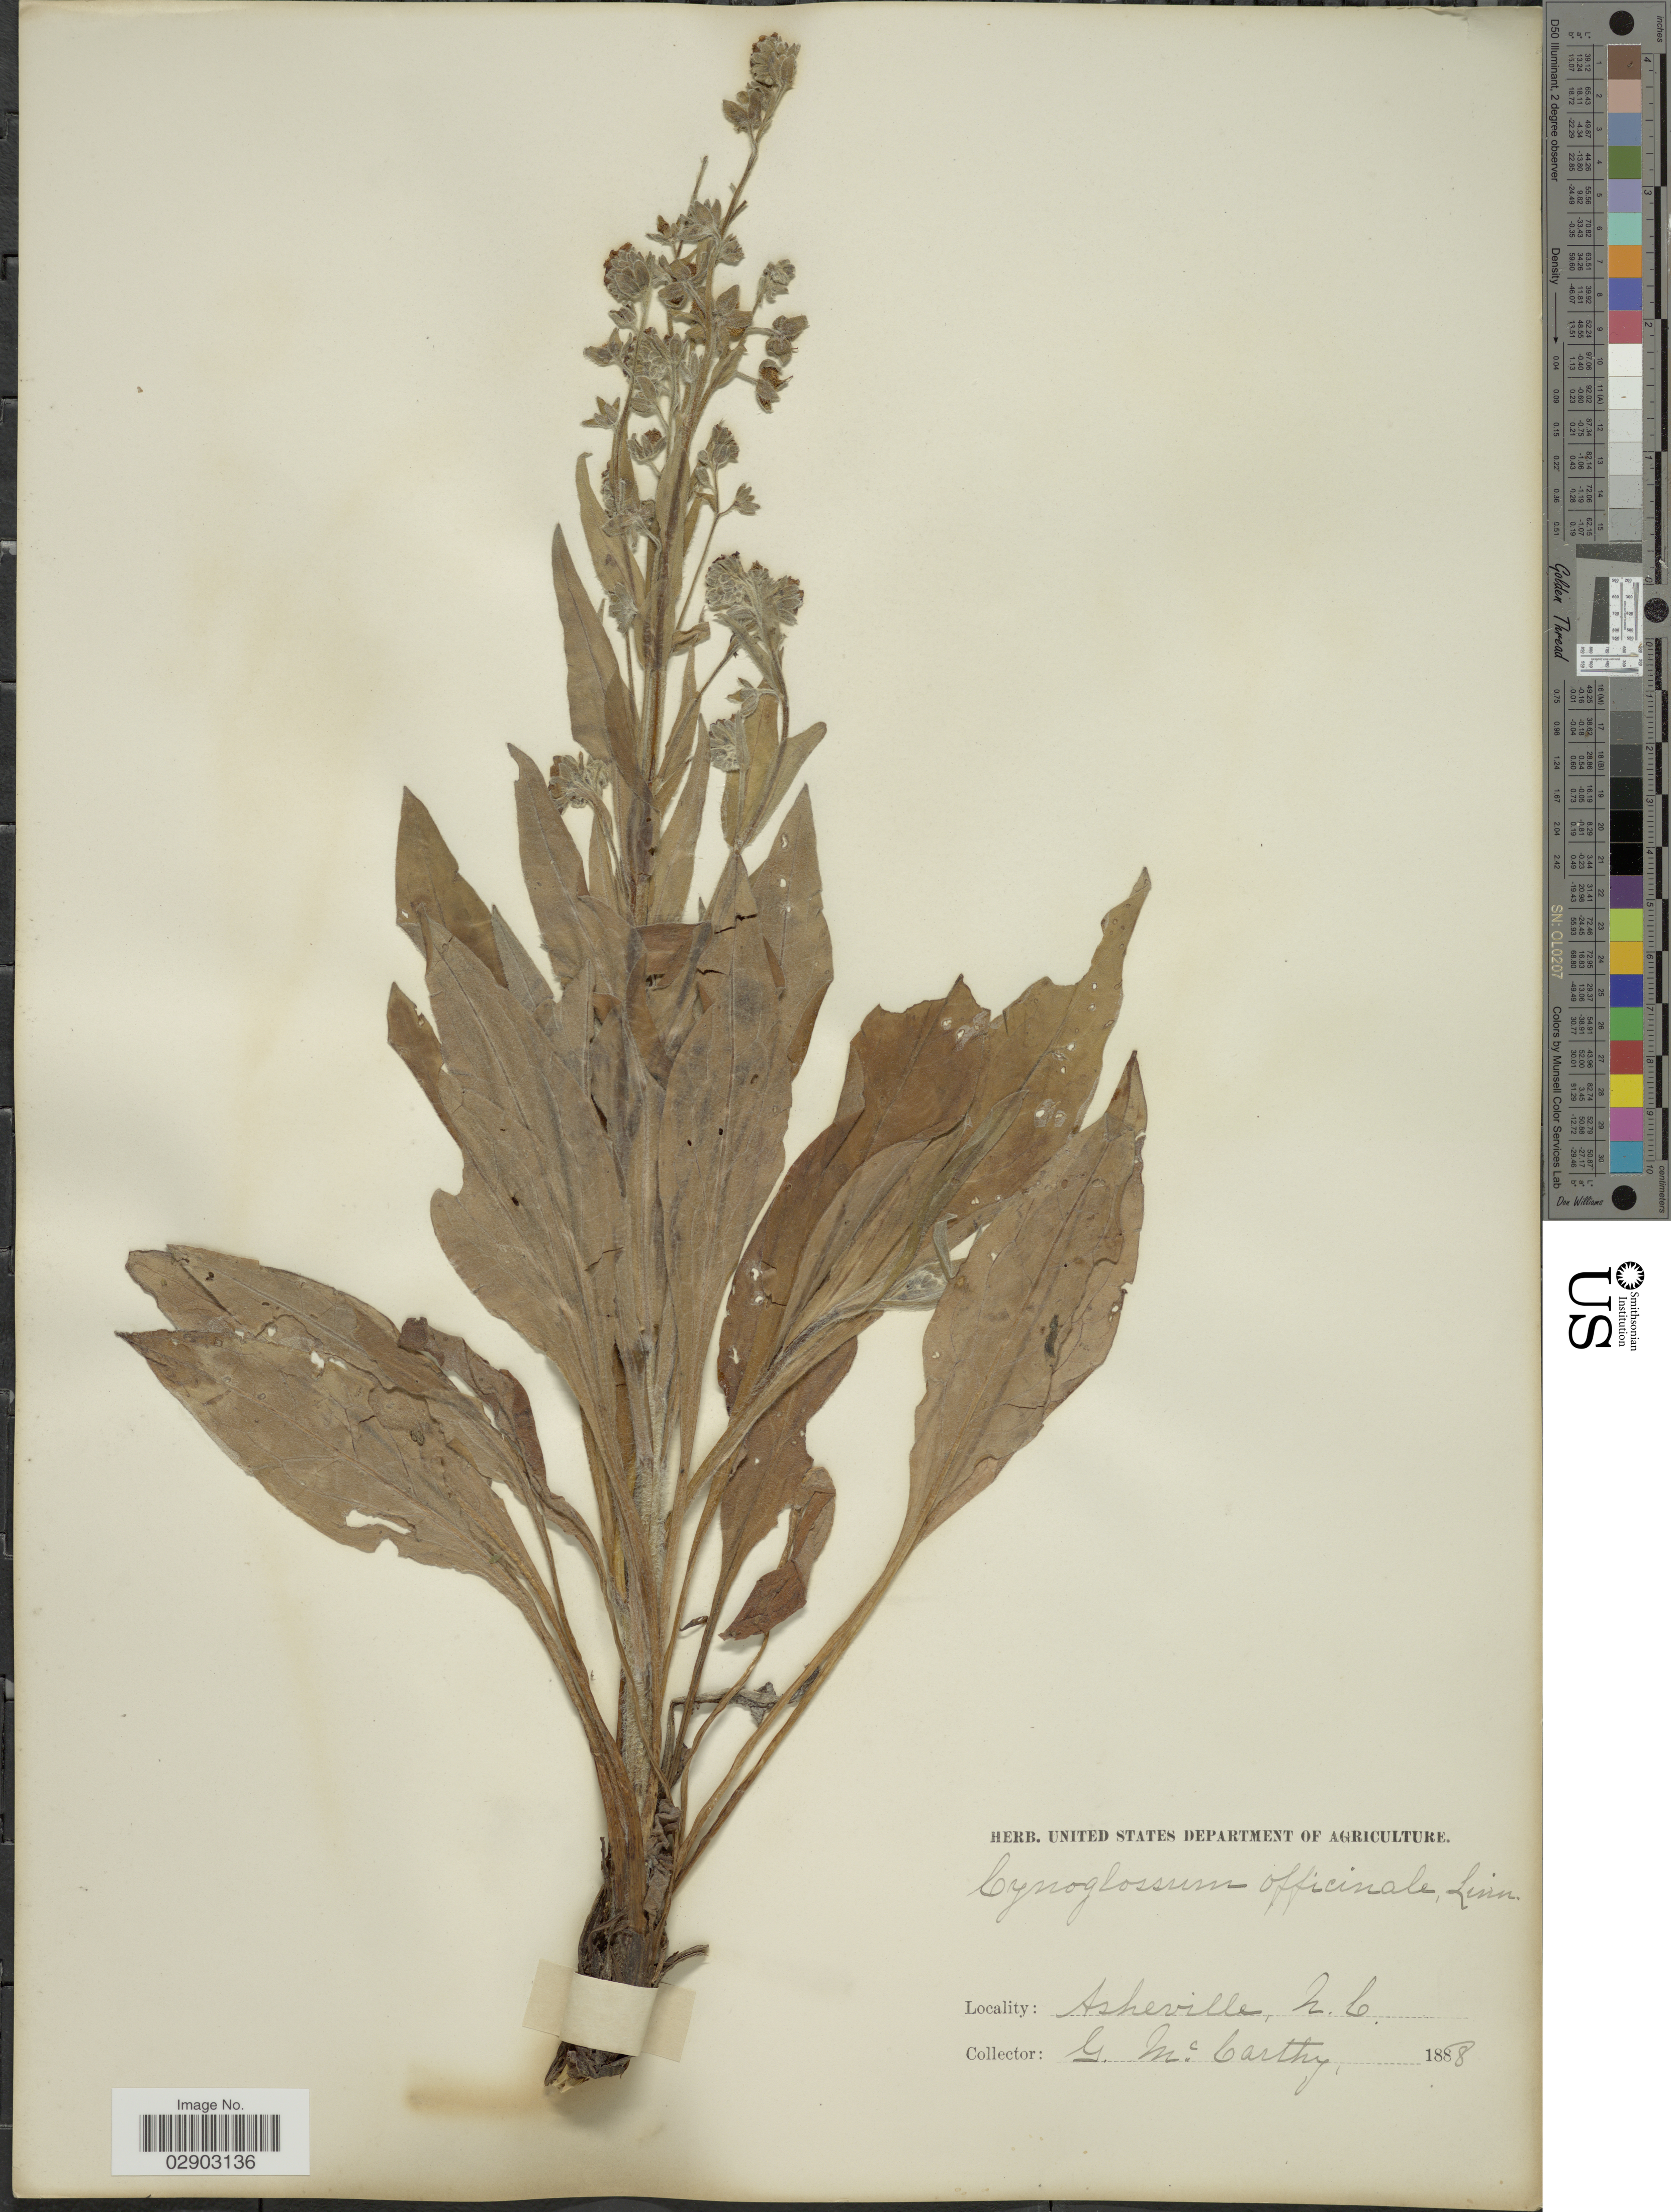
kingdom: Plantae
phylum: Tracheophyta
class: Magnoliopsida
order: Boraginales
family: Boraginaceae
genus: Cynoglossum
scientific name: Cynoglossum officinale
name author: L.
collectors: G. McCarthy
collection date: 1888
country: United States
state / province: North Carolina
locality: Asherville, N.C.